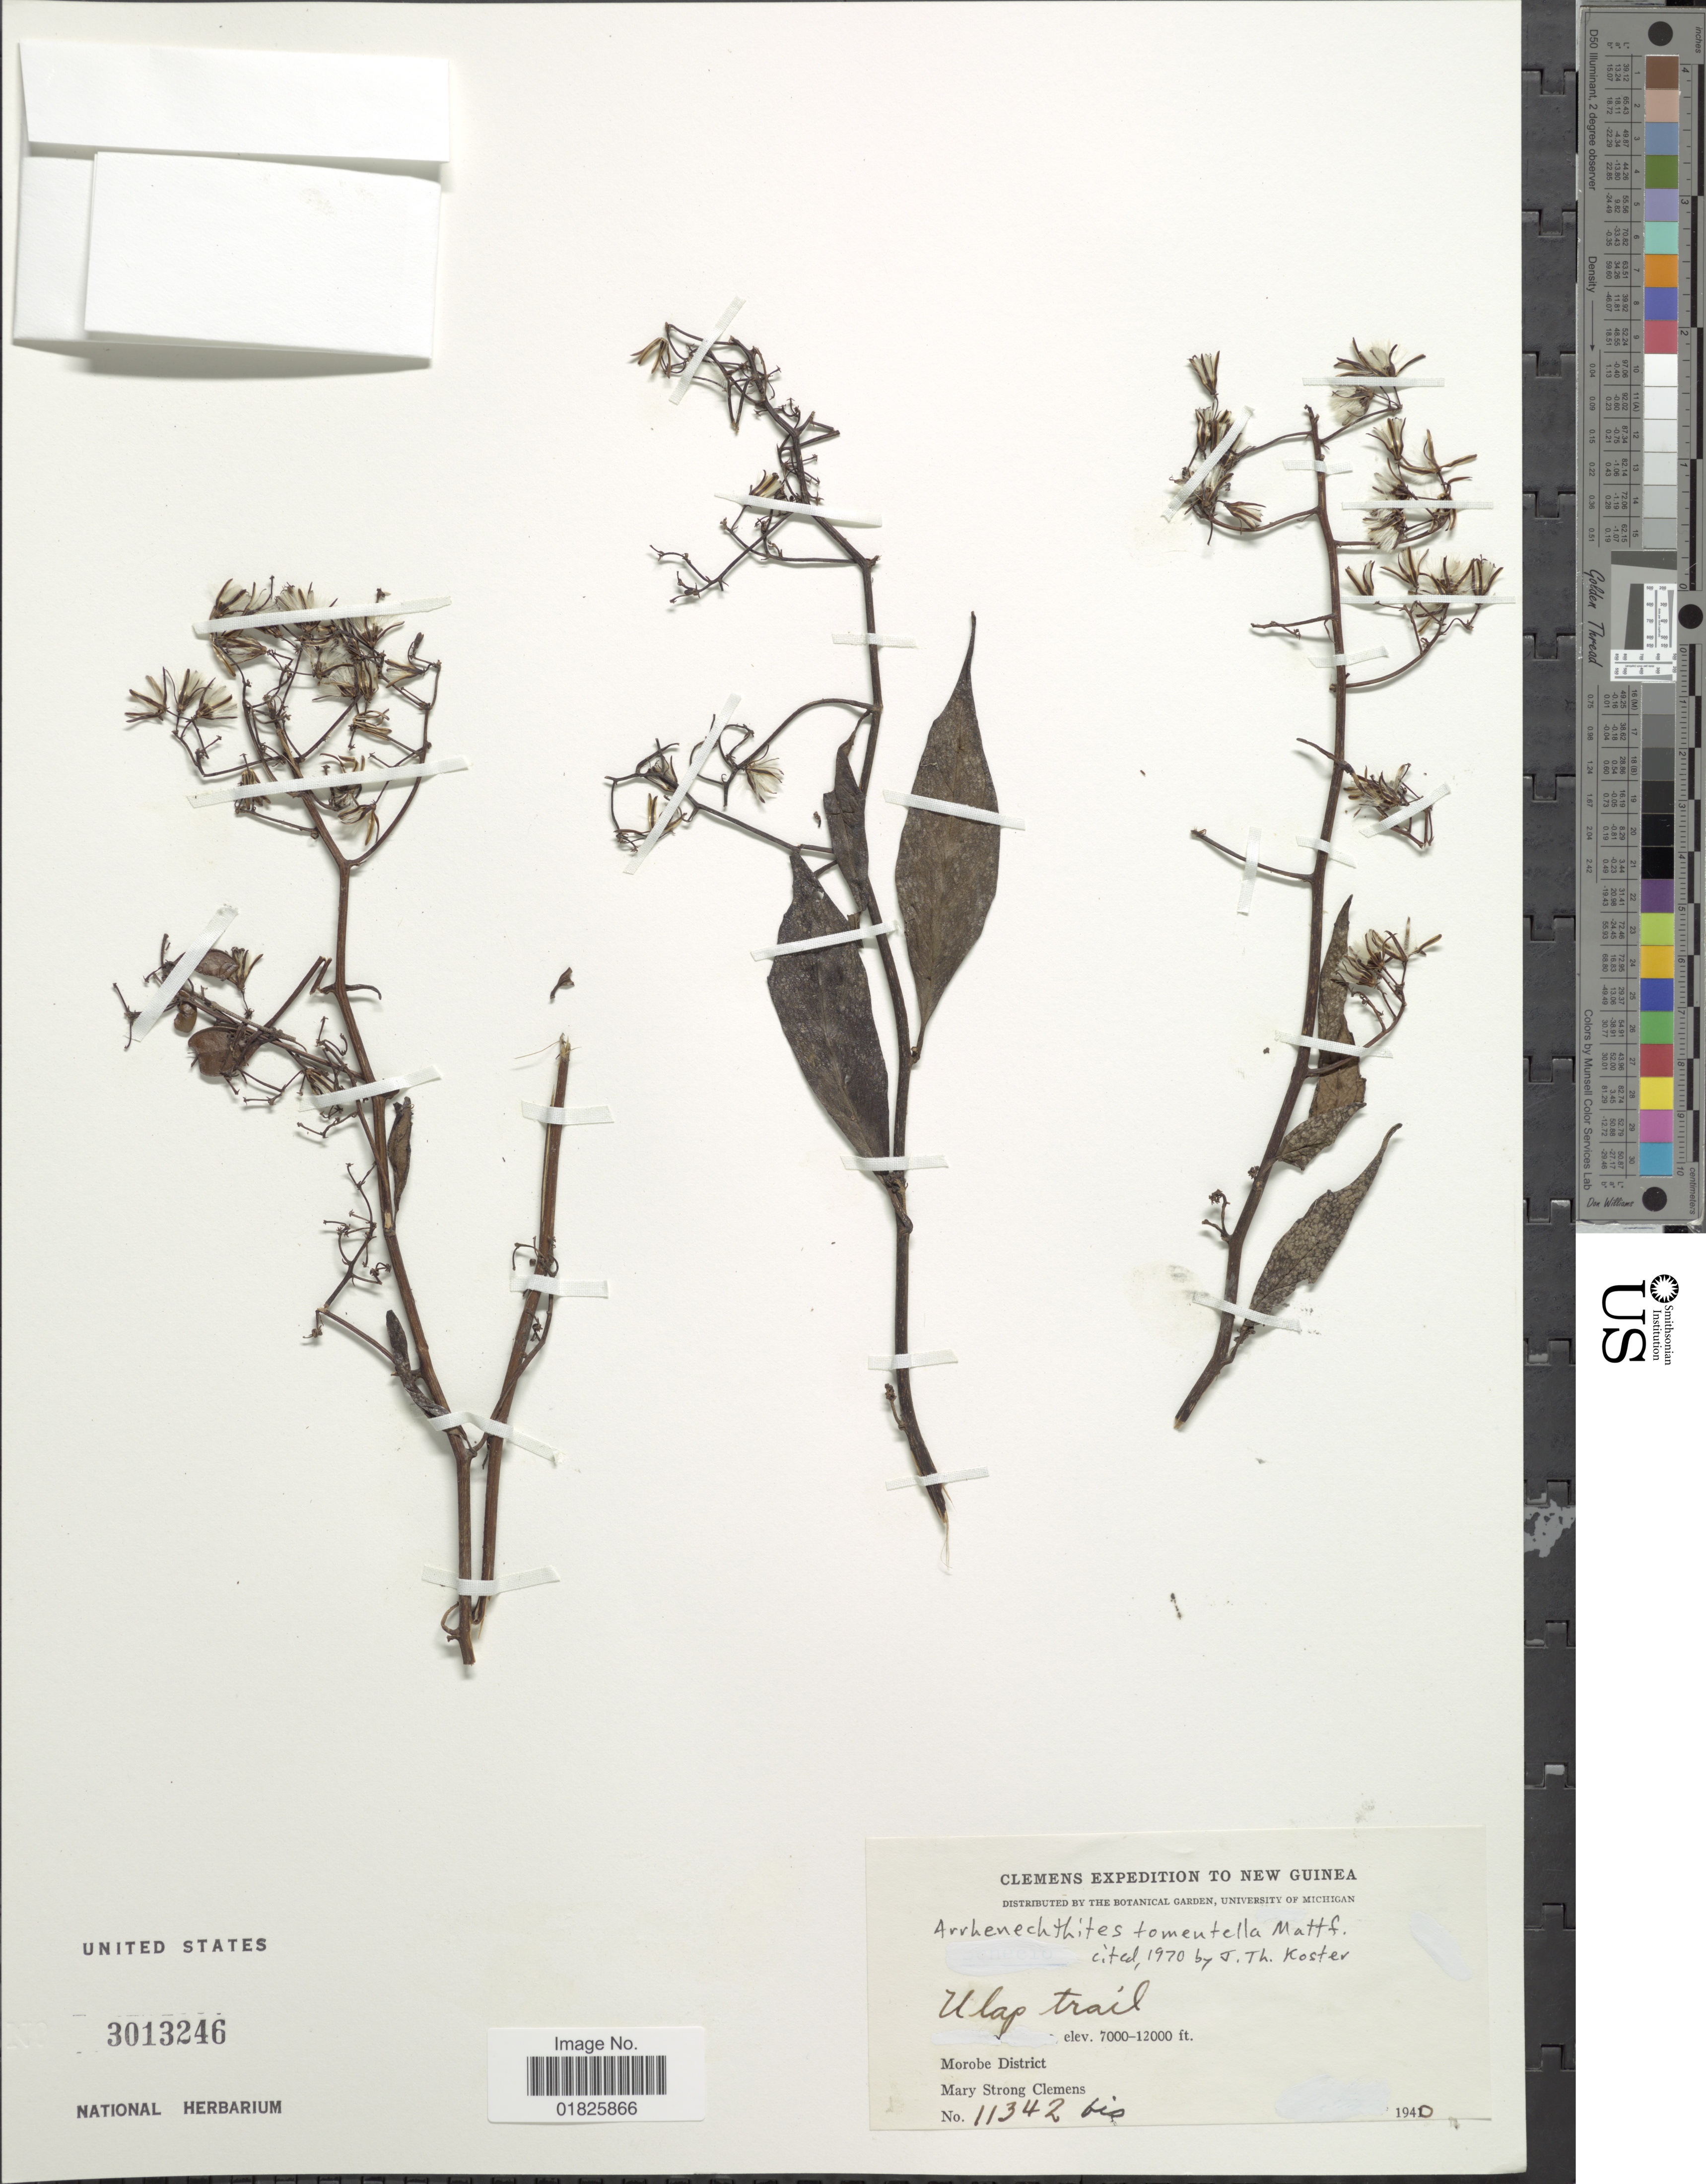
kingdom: Plantae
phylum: Tracheophyta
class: Magnoliopsida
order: Asterales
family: Asteraceae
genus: Arrhenechthites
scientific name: Arrhenechthites tomentella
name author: Mattf.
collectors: M. S. Clemens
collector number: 11342bis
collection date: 1940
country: Papua New Guinea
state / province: Morobe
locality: New Guinea, Ulap Trail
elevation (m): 2134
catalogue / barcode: US 3013246